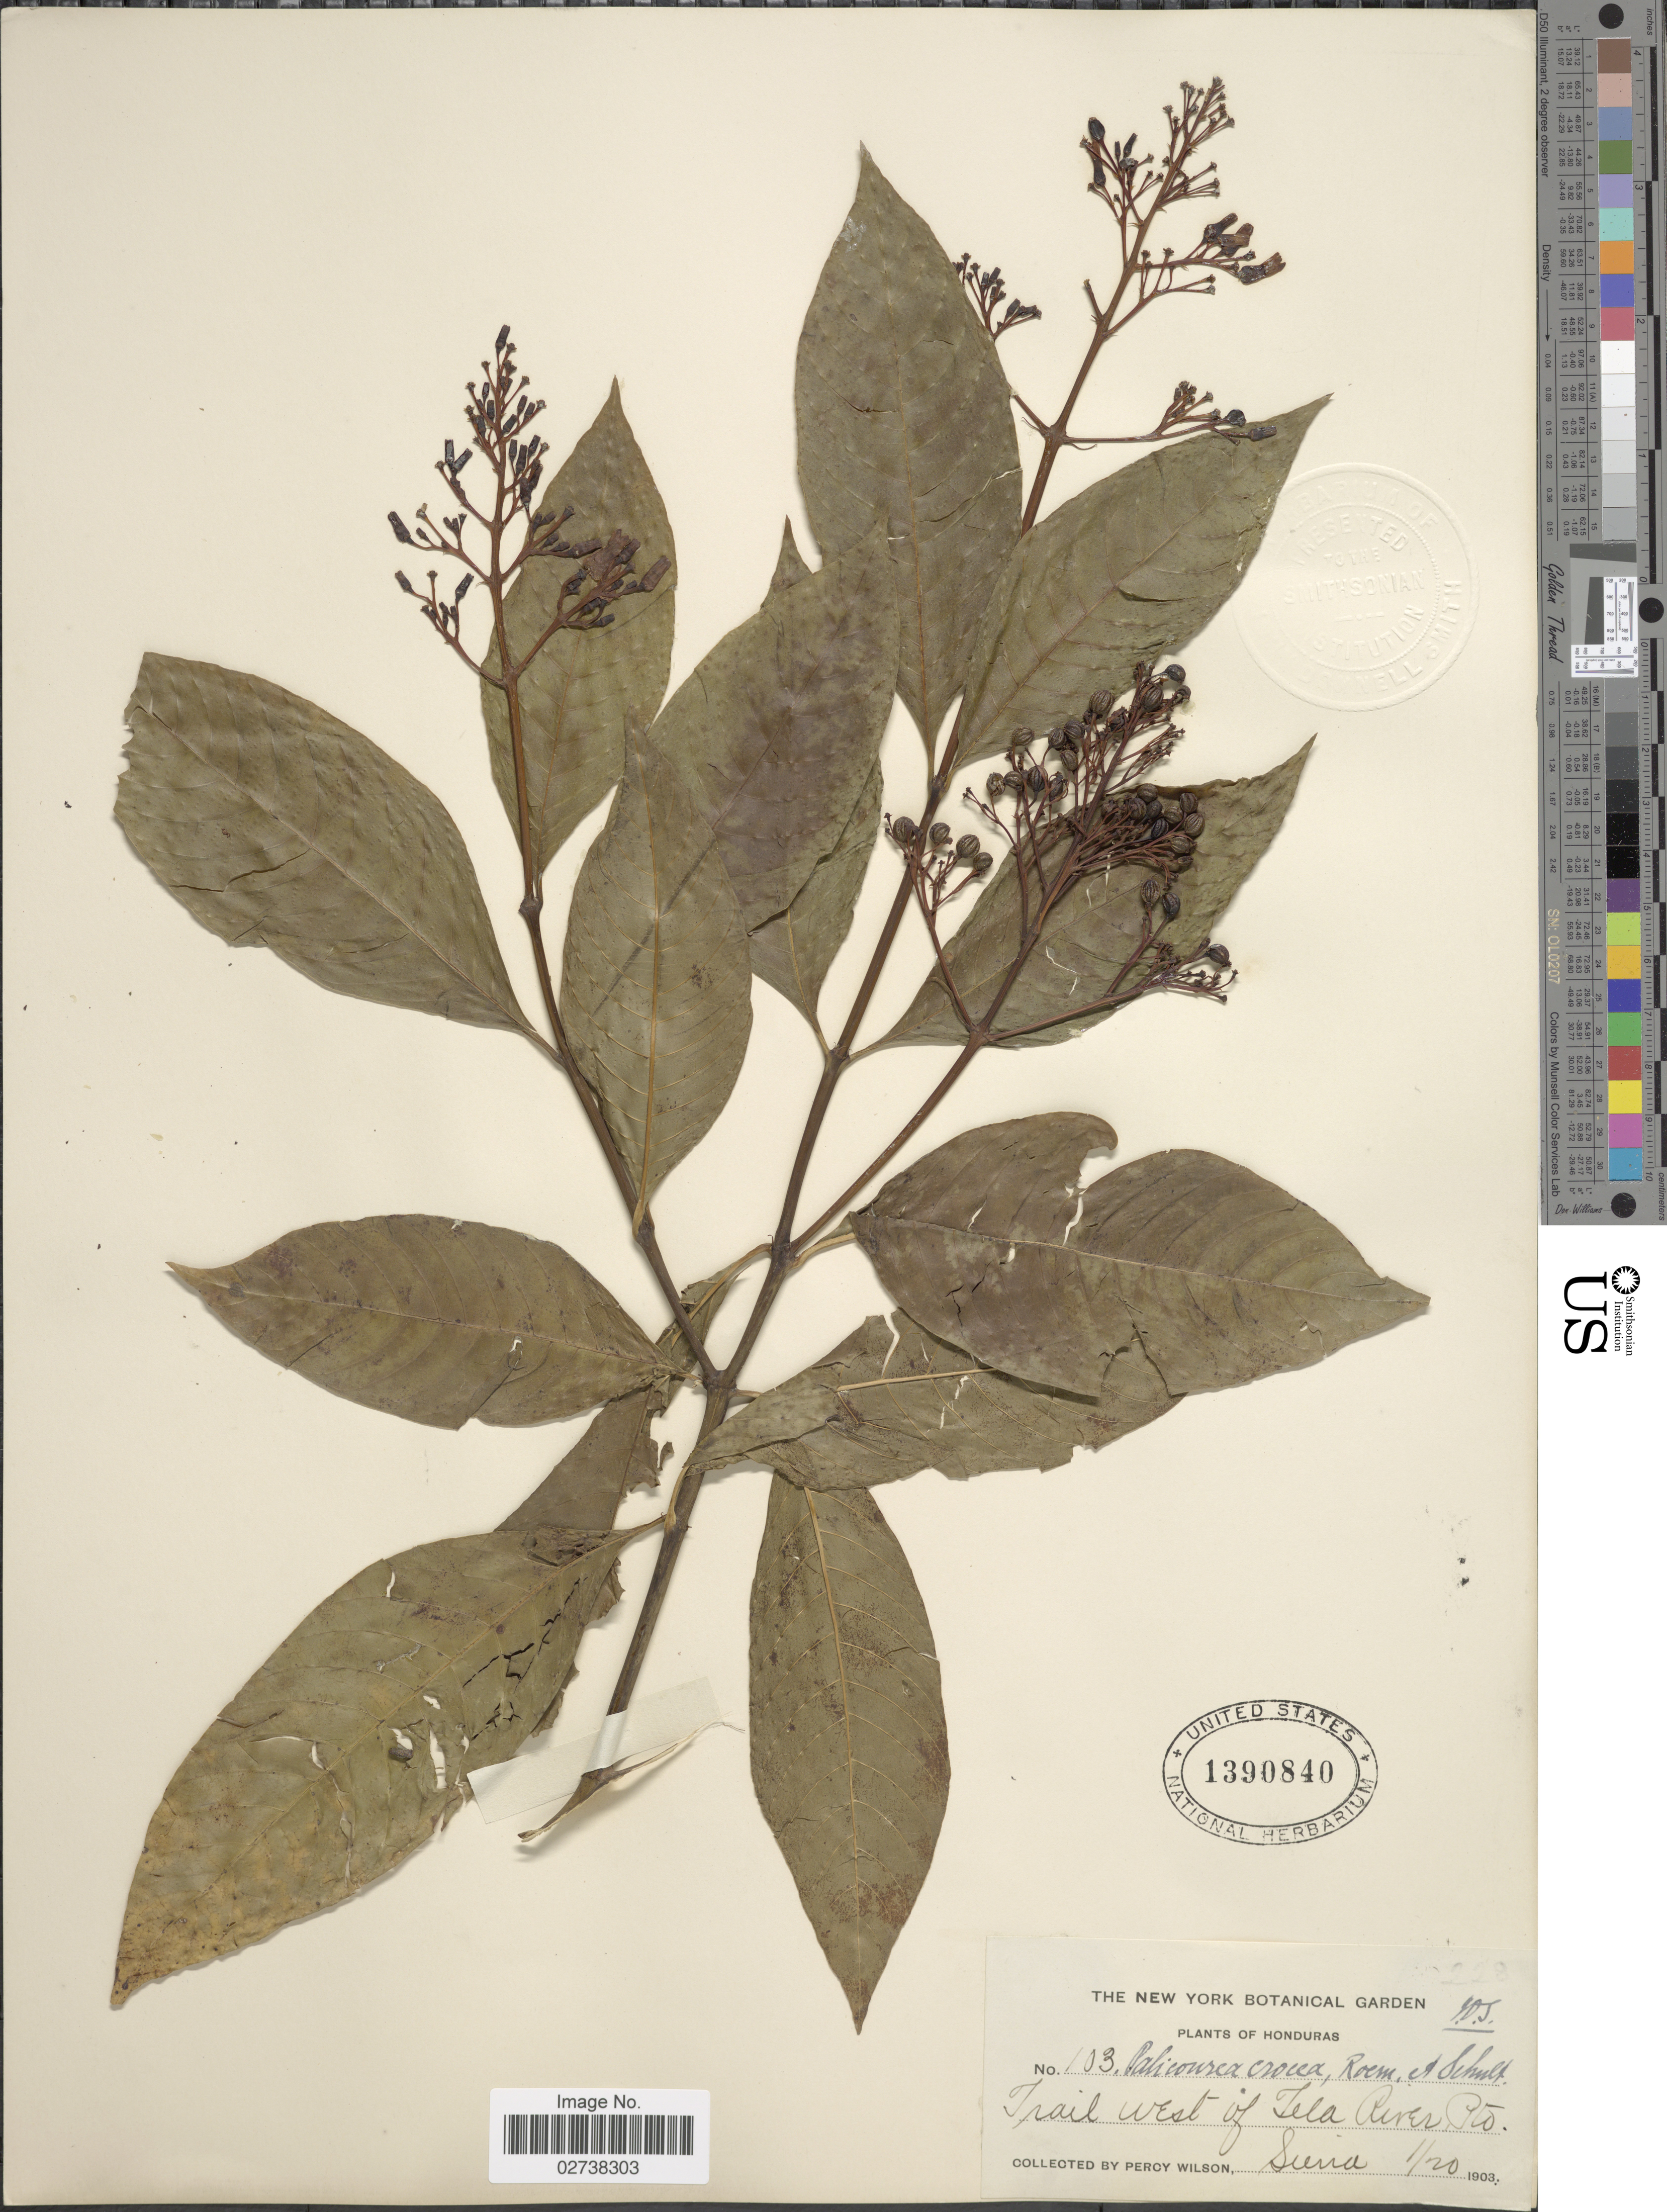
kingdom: Plantae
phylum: Tracheophyta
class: Magnoliopsida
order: Gentianales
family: Rubiaceae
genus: Palicourea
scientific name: Palicourea crocea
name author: (Sw.) Schult.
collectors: P. Wilson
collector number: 103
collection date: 1903-01-20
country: Honduras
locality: Trail west of Tela River, Pto. Sierra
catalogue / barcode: US 1390840